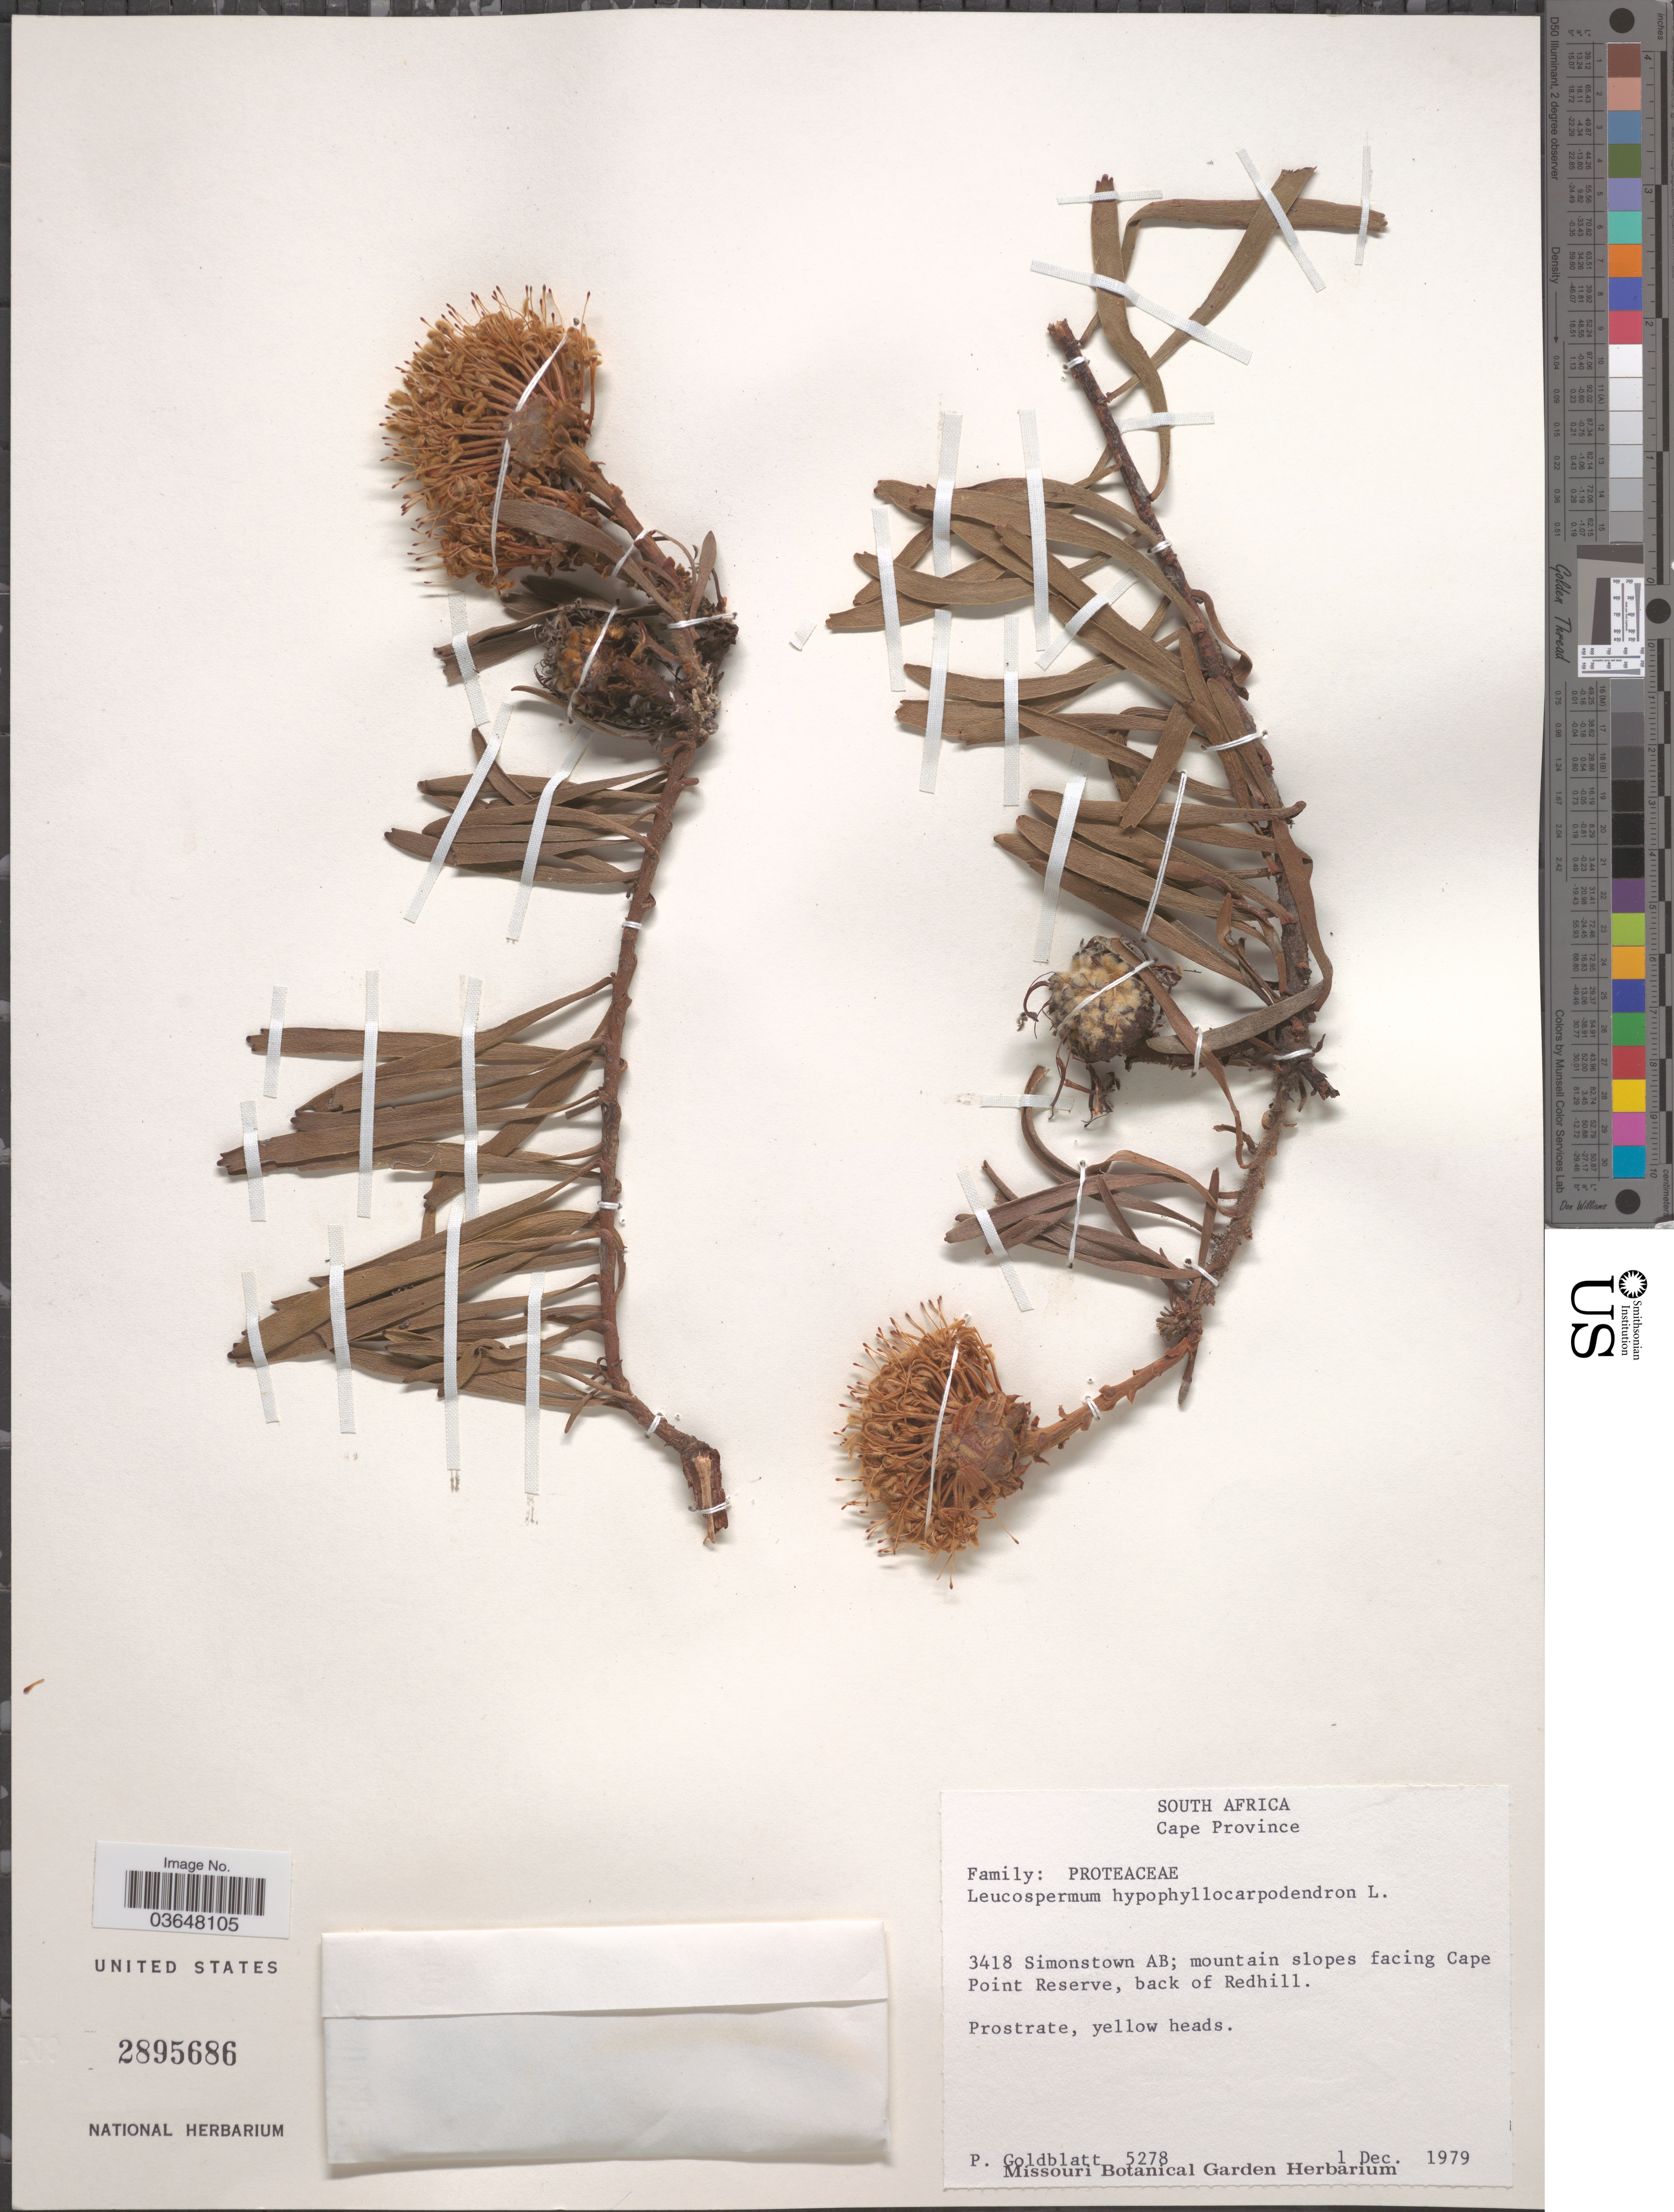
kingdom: Plantae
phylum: Tracheophyta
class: Magnoliopsida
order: Proteales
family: Proteaceae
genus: Leucospermum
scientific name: Leucospermum hypophyllocarpodendron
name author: (L.) Druce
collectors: P. Goldblatt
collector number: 5278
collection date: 1979-12-01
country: South Africa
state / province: Western Cape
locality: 3418 Simonstown AB; mountain slopes facing Cape Point Reserve, back of Redhill.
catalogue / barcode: US 2895686